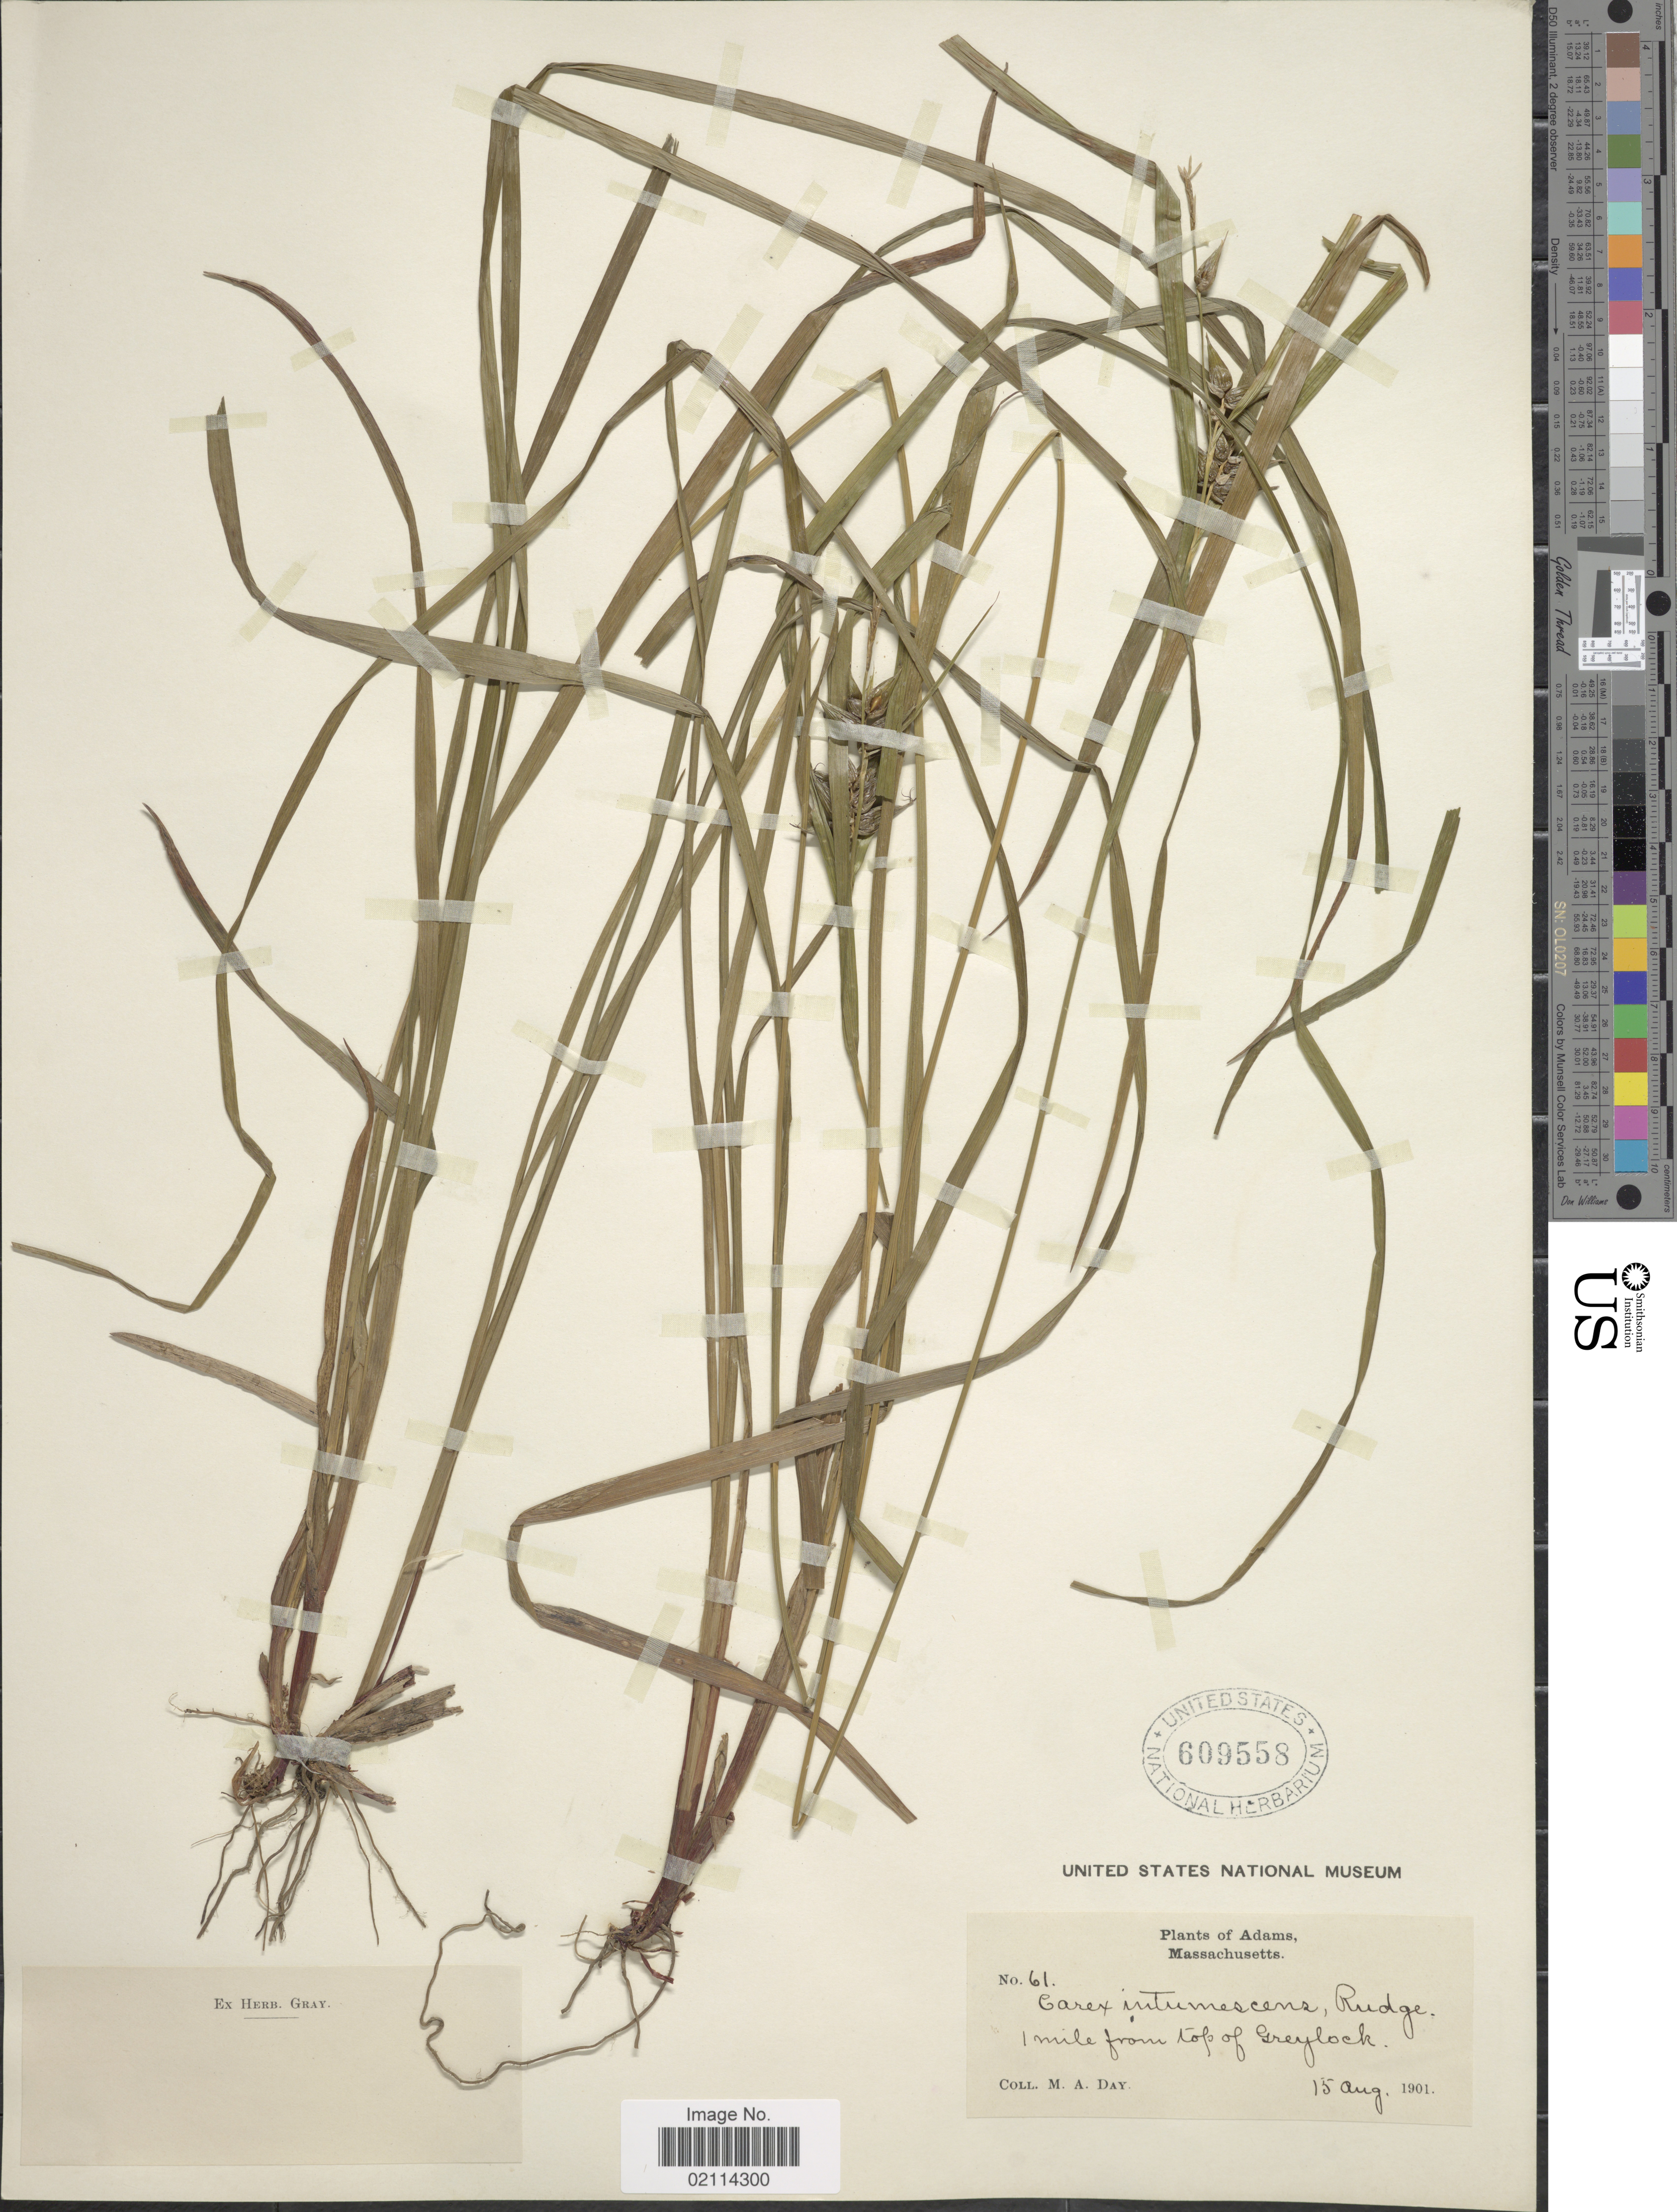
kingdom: Plantae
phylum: Tracheophyta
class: Liliopsida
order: Poales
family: Cyperaceae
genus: Carex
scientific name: Carex intumescens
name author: Rudge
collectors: M. Day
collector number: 61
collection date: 1901-08-15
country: United States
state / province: Massachusetts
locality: Adams, 1 mile from top of Greylock.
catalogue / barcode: US 609558